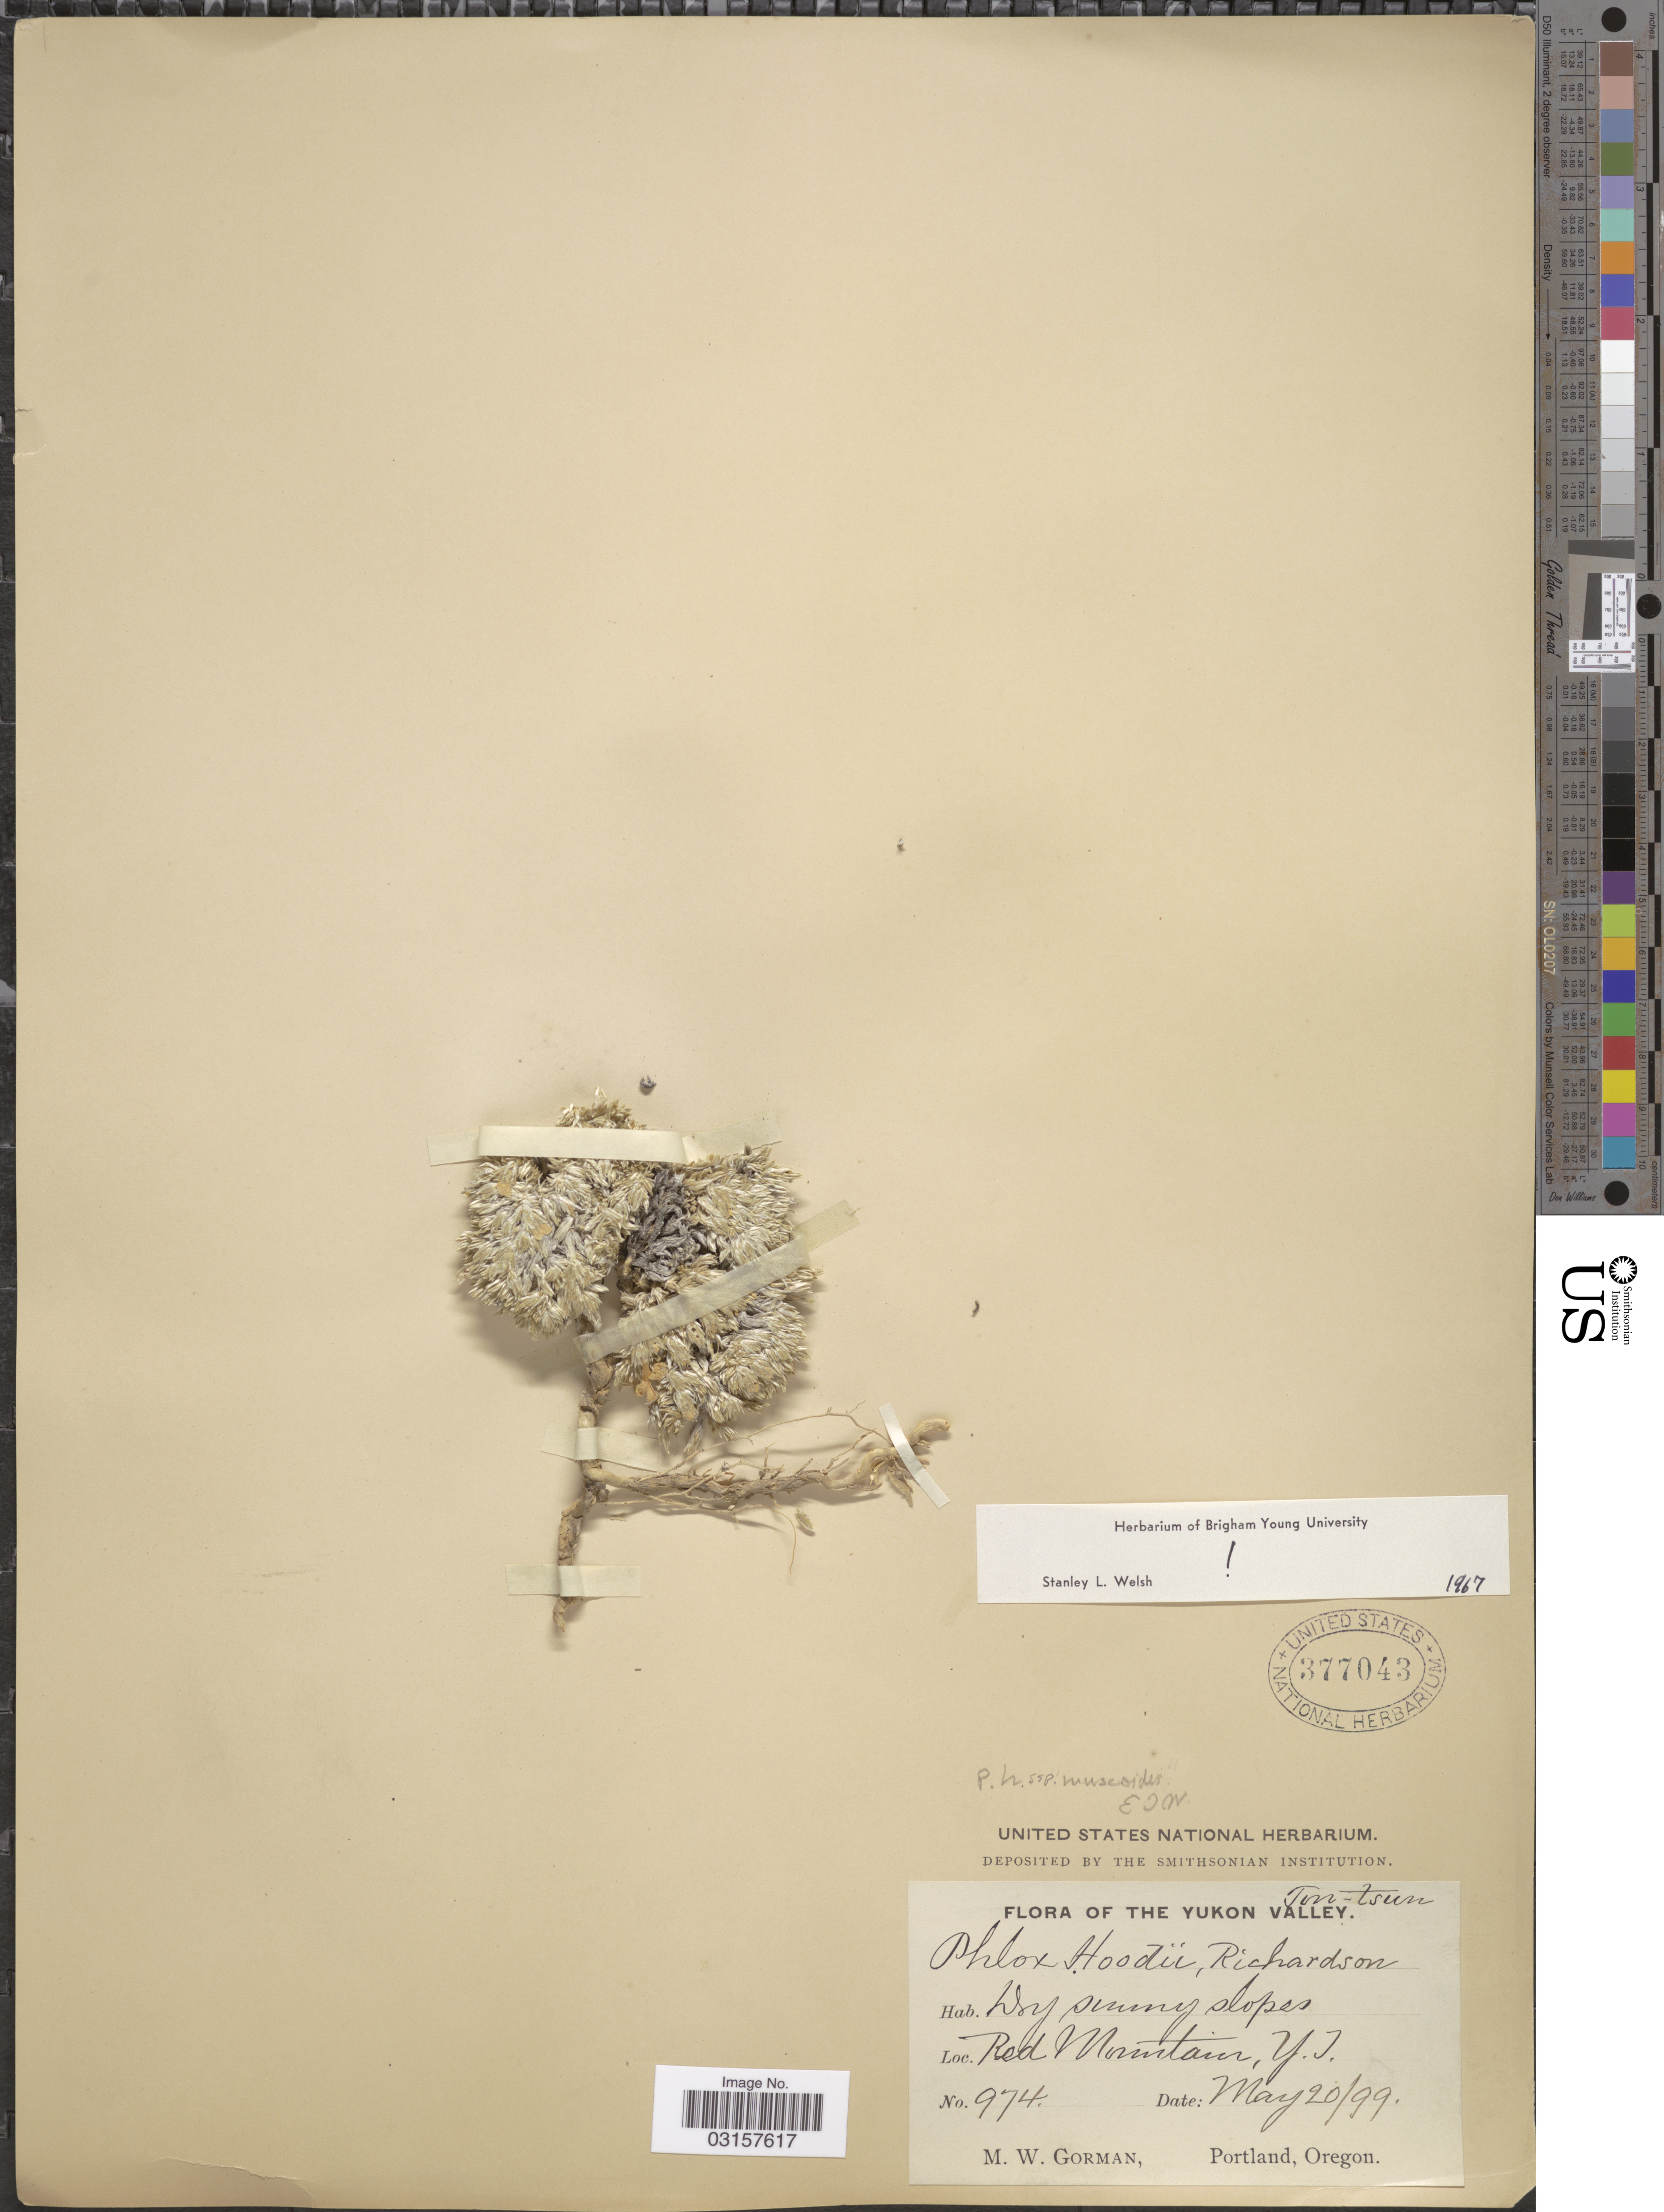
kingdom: Plantae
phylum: Tracheophyta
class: Magnoliopsida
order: Ericales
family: Polemoniaceae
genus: Phlox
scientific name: Phlox hoodii subsp. hoodii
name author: Richardson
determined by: Mayfield, M. H.; Ferguson, C. J.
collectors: M. W. Gorman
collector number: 974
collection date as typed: Transcribed d/m/y: 20/5/99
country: Canada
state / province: Yukon Territory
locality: The Yukon Valley, Red Mountain, Y.I.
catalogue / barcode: US 377043